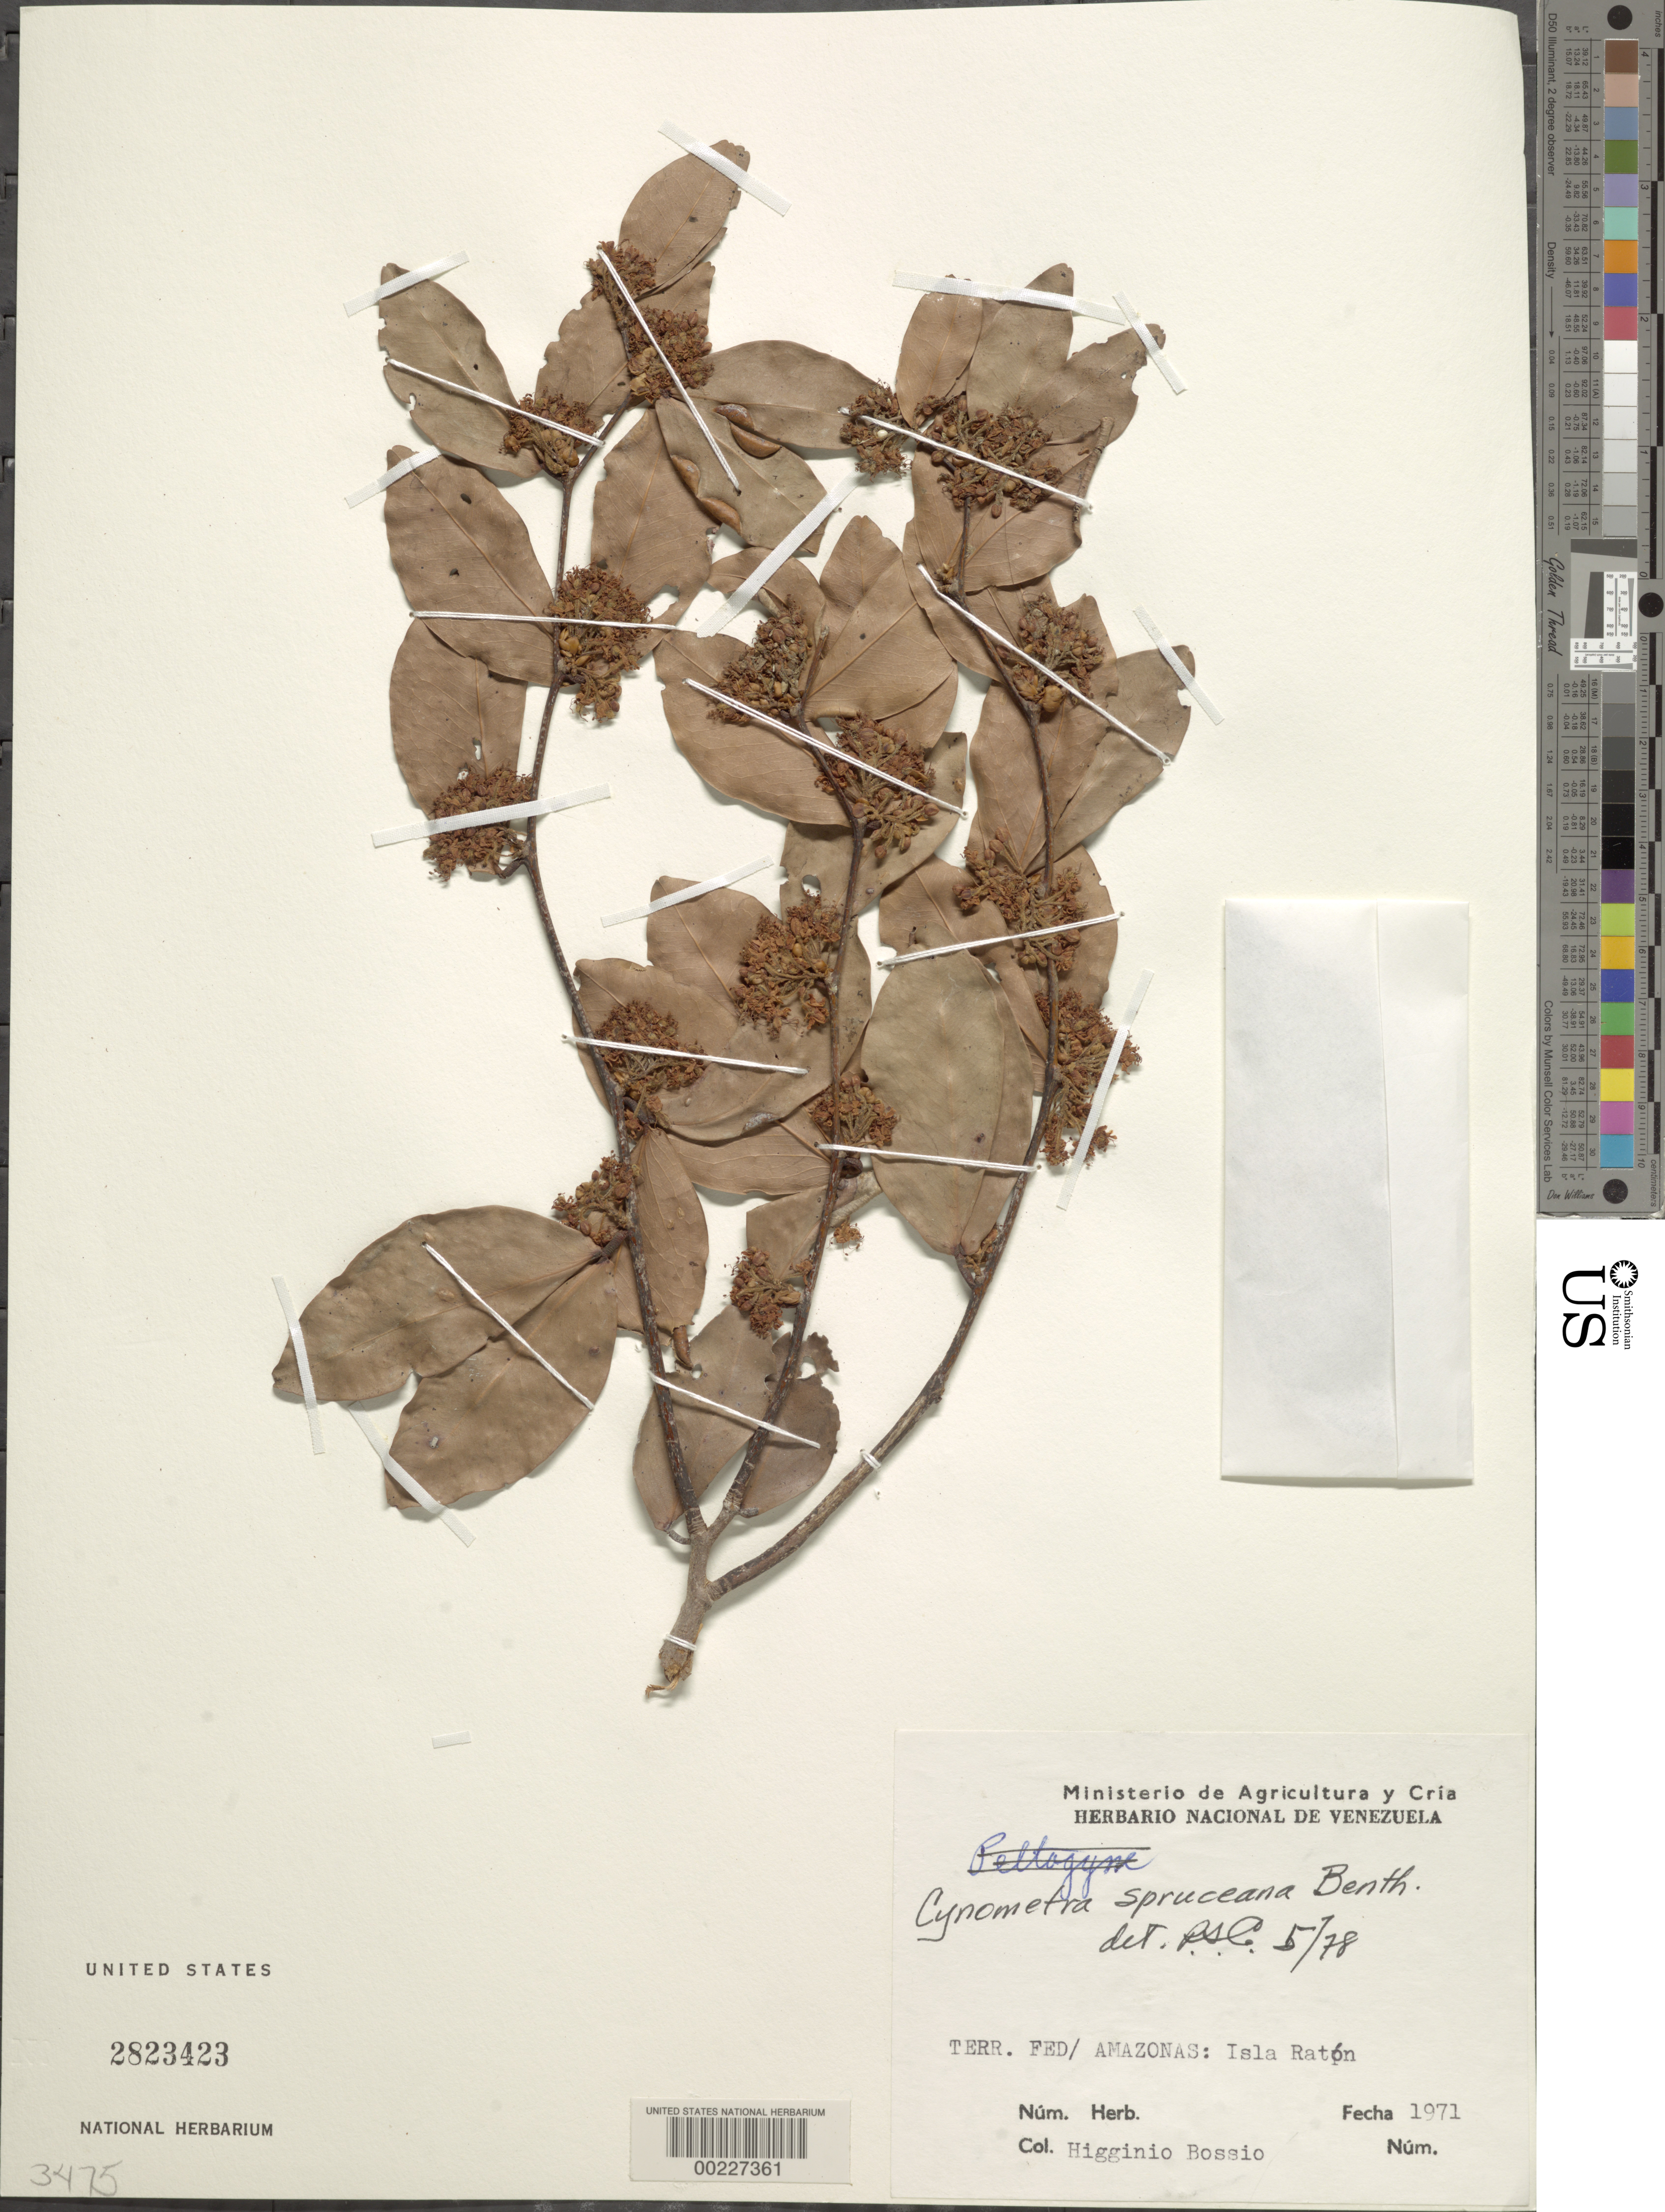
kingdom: Plantae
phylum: Tracheophyta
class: Magnoliopsida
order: Fabales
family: Fabaceae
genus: Cynometra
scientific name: Cynometra spruceana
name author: Benth. in Mart.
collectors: H. Bossio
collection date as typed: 1971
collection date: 1971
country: Venezuela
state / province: Amazonas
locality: Isla Raton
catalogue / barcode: US 2823423